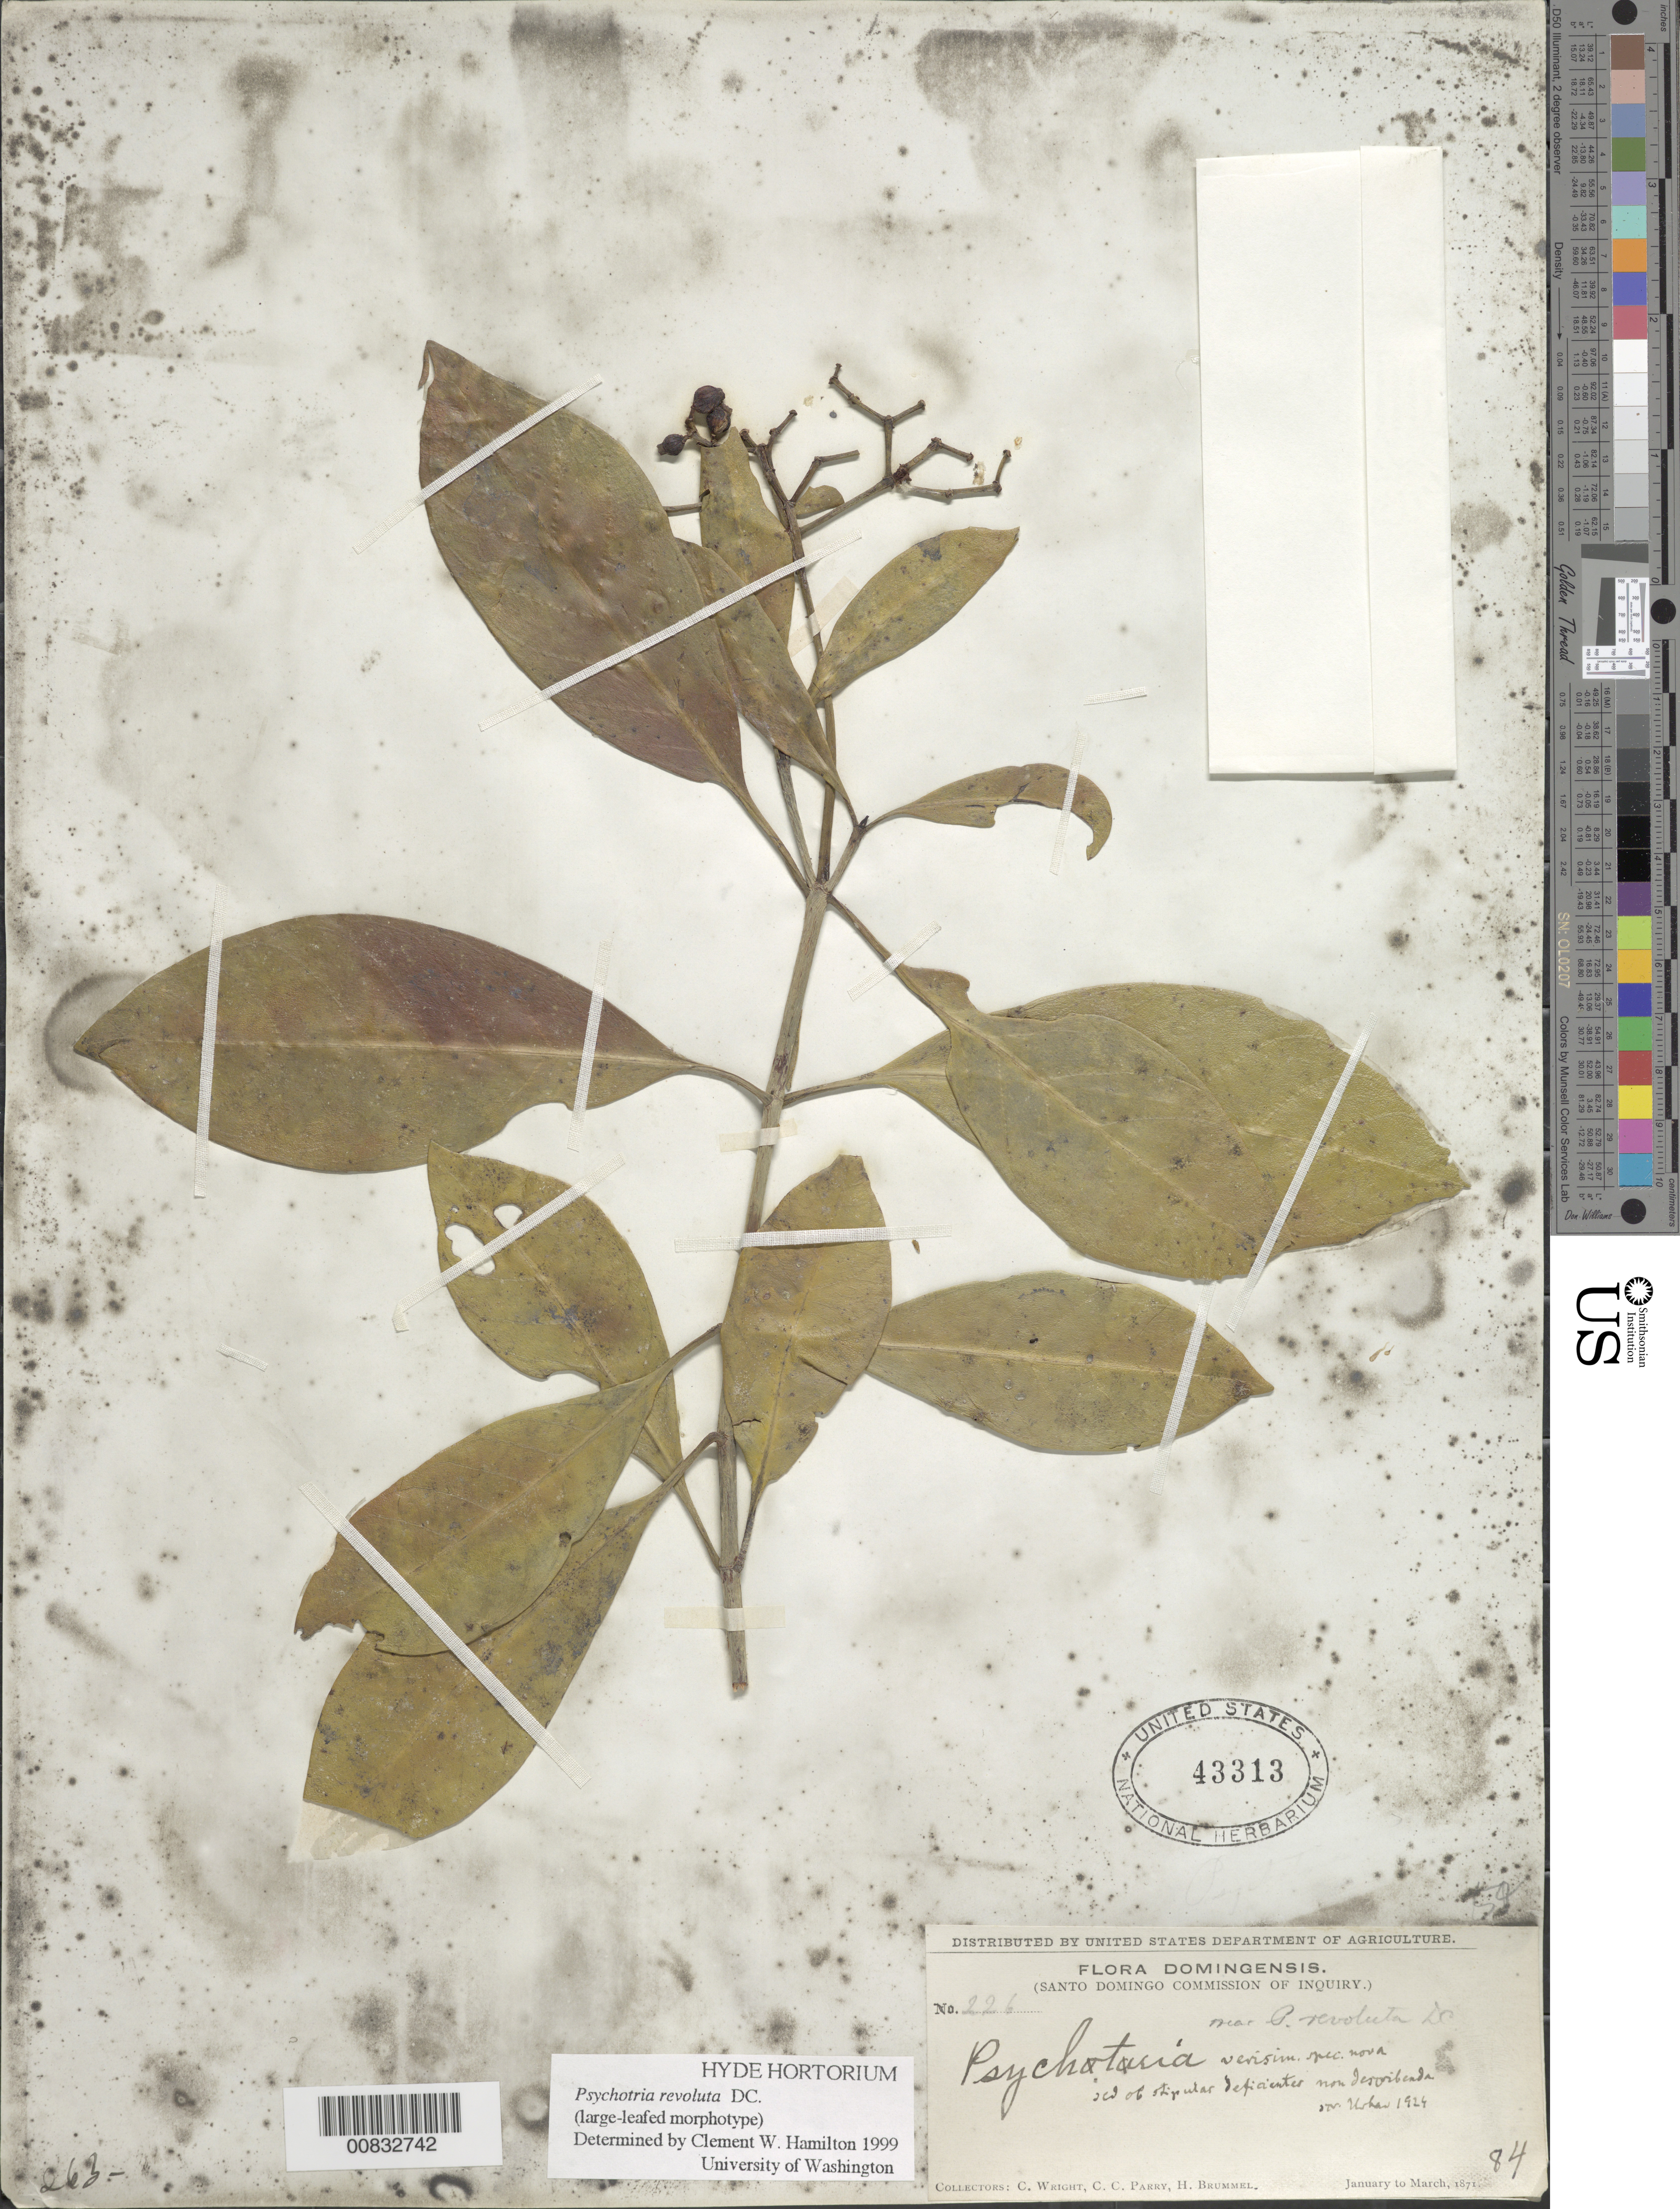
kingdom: Plantae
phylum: Tracheophyta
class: Magnoliopsida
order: Gentianales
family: Rubiaceae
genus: Psychotria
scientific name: Psychotria revoluta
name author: DC.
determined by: Hamilton, C. W.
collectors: C. Wright, C. C. Parry & H. Brummel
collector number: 226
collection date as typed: Jan 1871 to -- Mar 1871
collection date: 1871-01/1871-03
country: Dominican Republic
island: Hispaniola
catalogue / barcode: US 43313